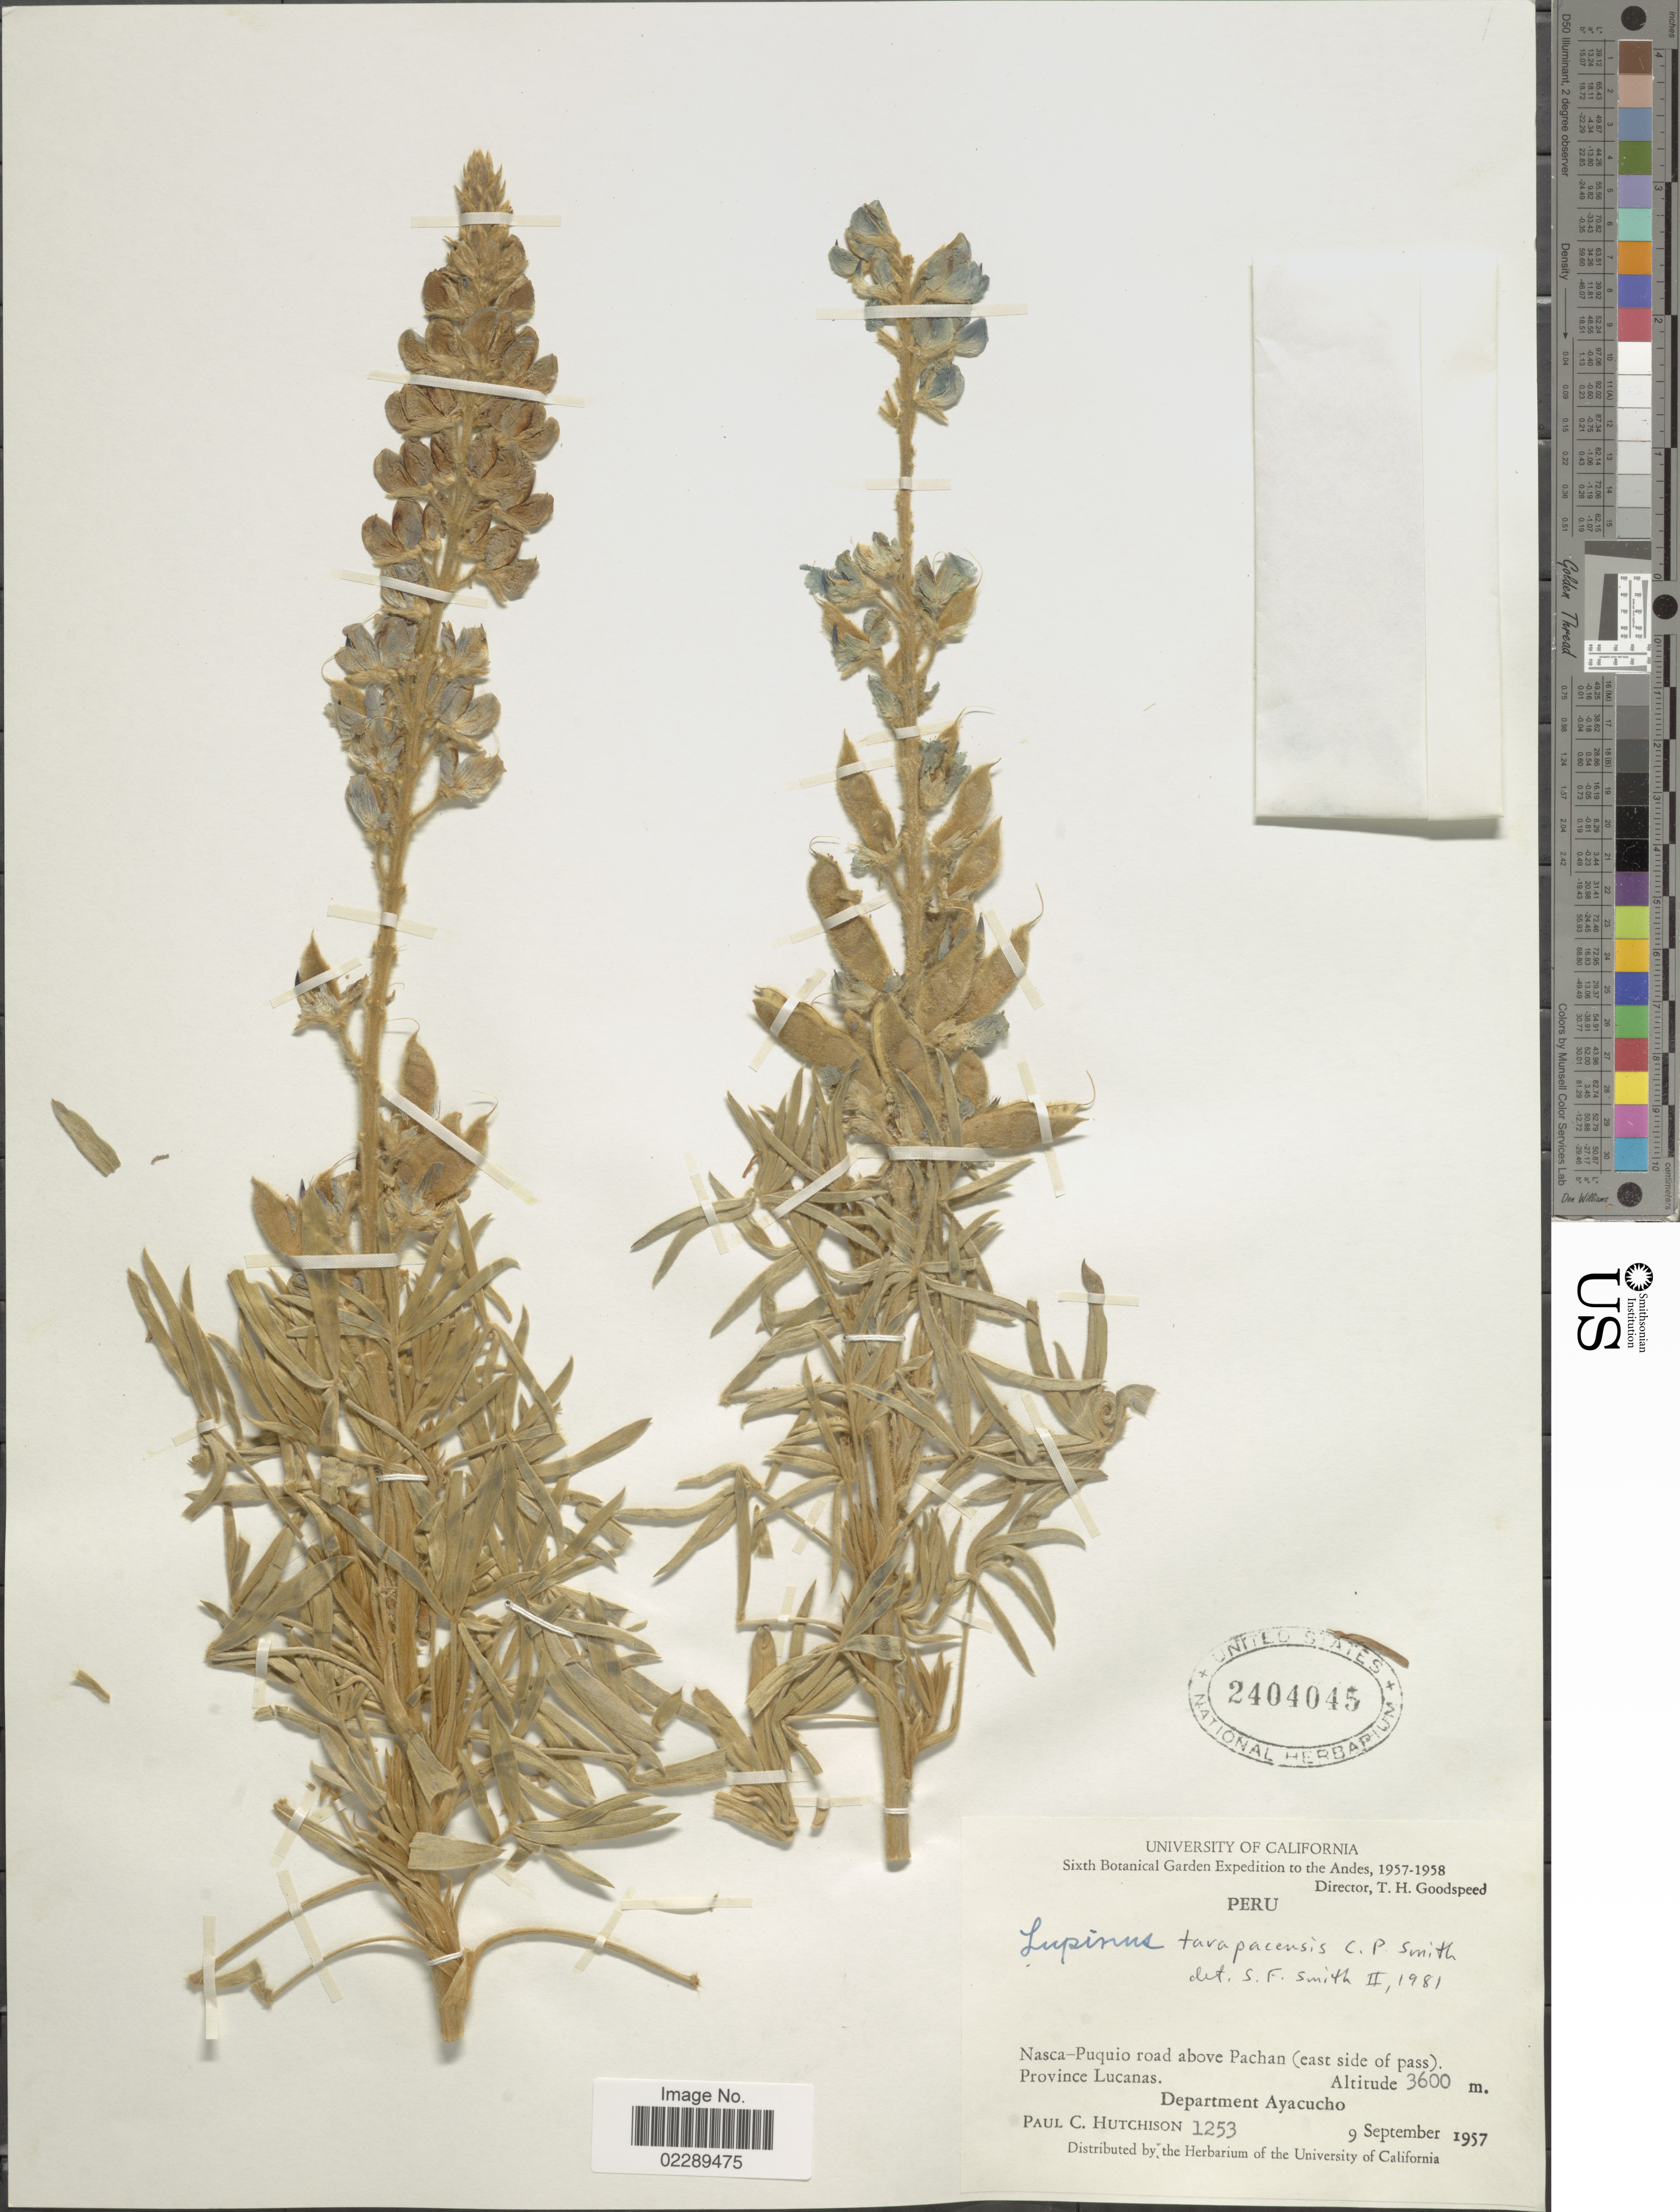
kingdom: Plantae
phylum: Tracheophyta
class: Magnoliopsida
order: Fabales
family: Fabaceae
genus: Lupinus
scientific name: Lupinus tarapacensis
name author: C.P. Sm.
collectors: P. C. Hutchison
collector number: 1253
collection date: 1957-09-09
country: Peru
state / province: Ayacucho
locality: Nasca-Puquio road above Pachan (east side of pass). Province Lucanas. Departamento Ayacucho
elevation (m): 3600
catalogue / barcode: US 2404045